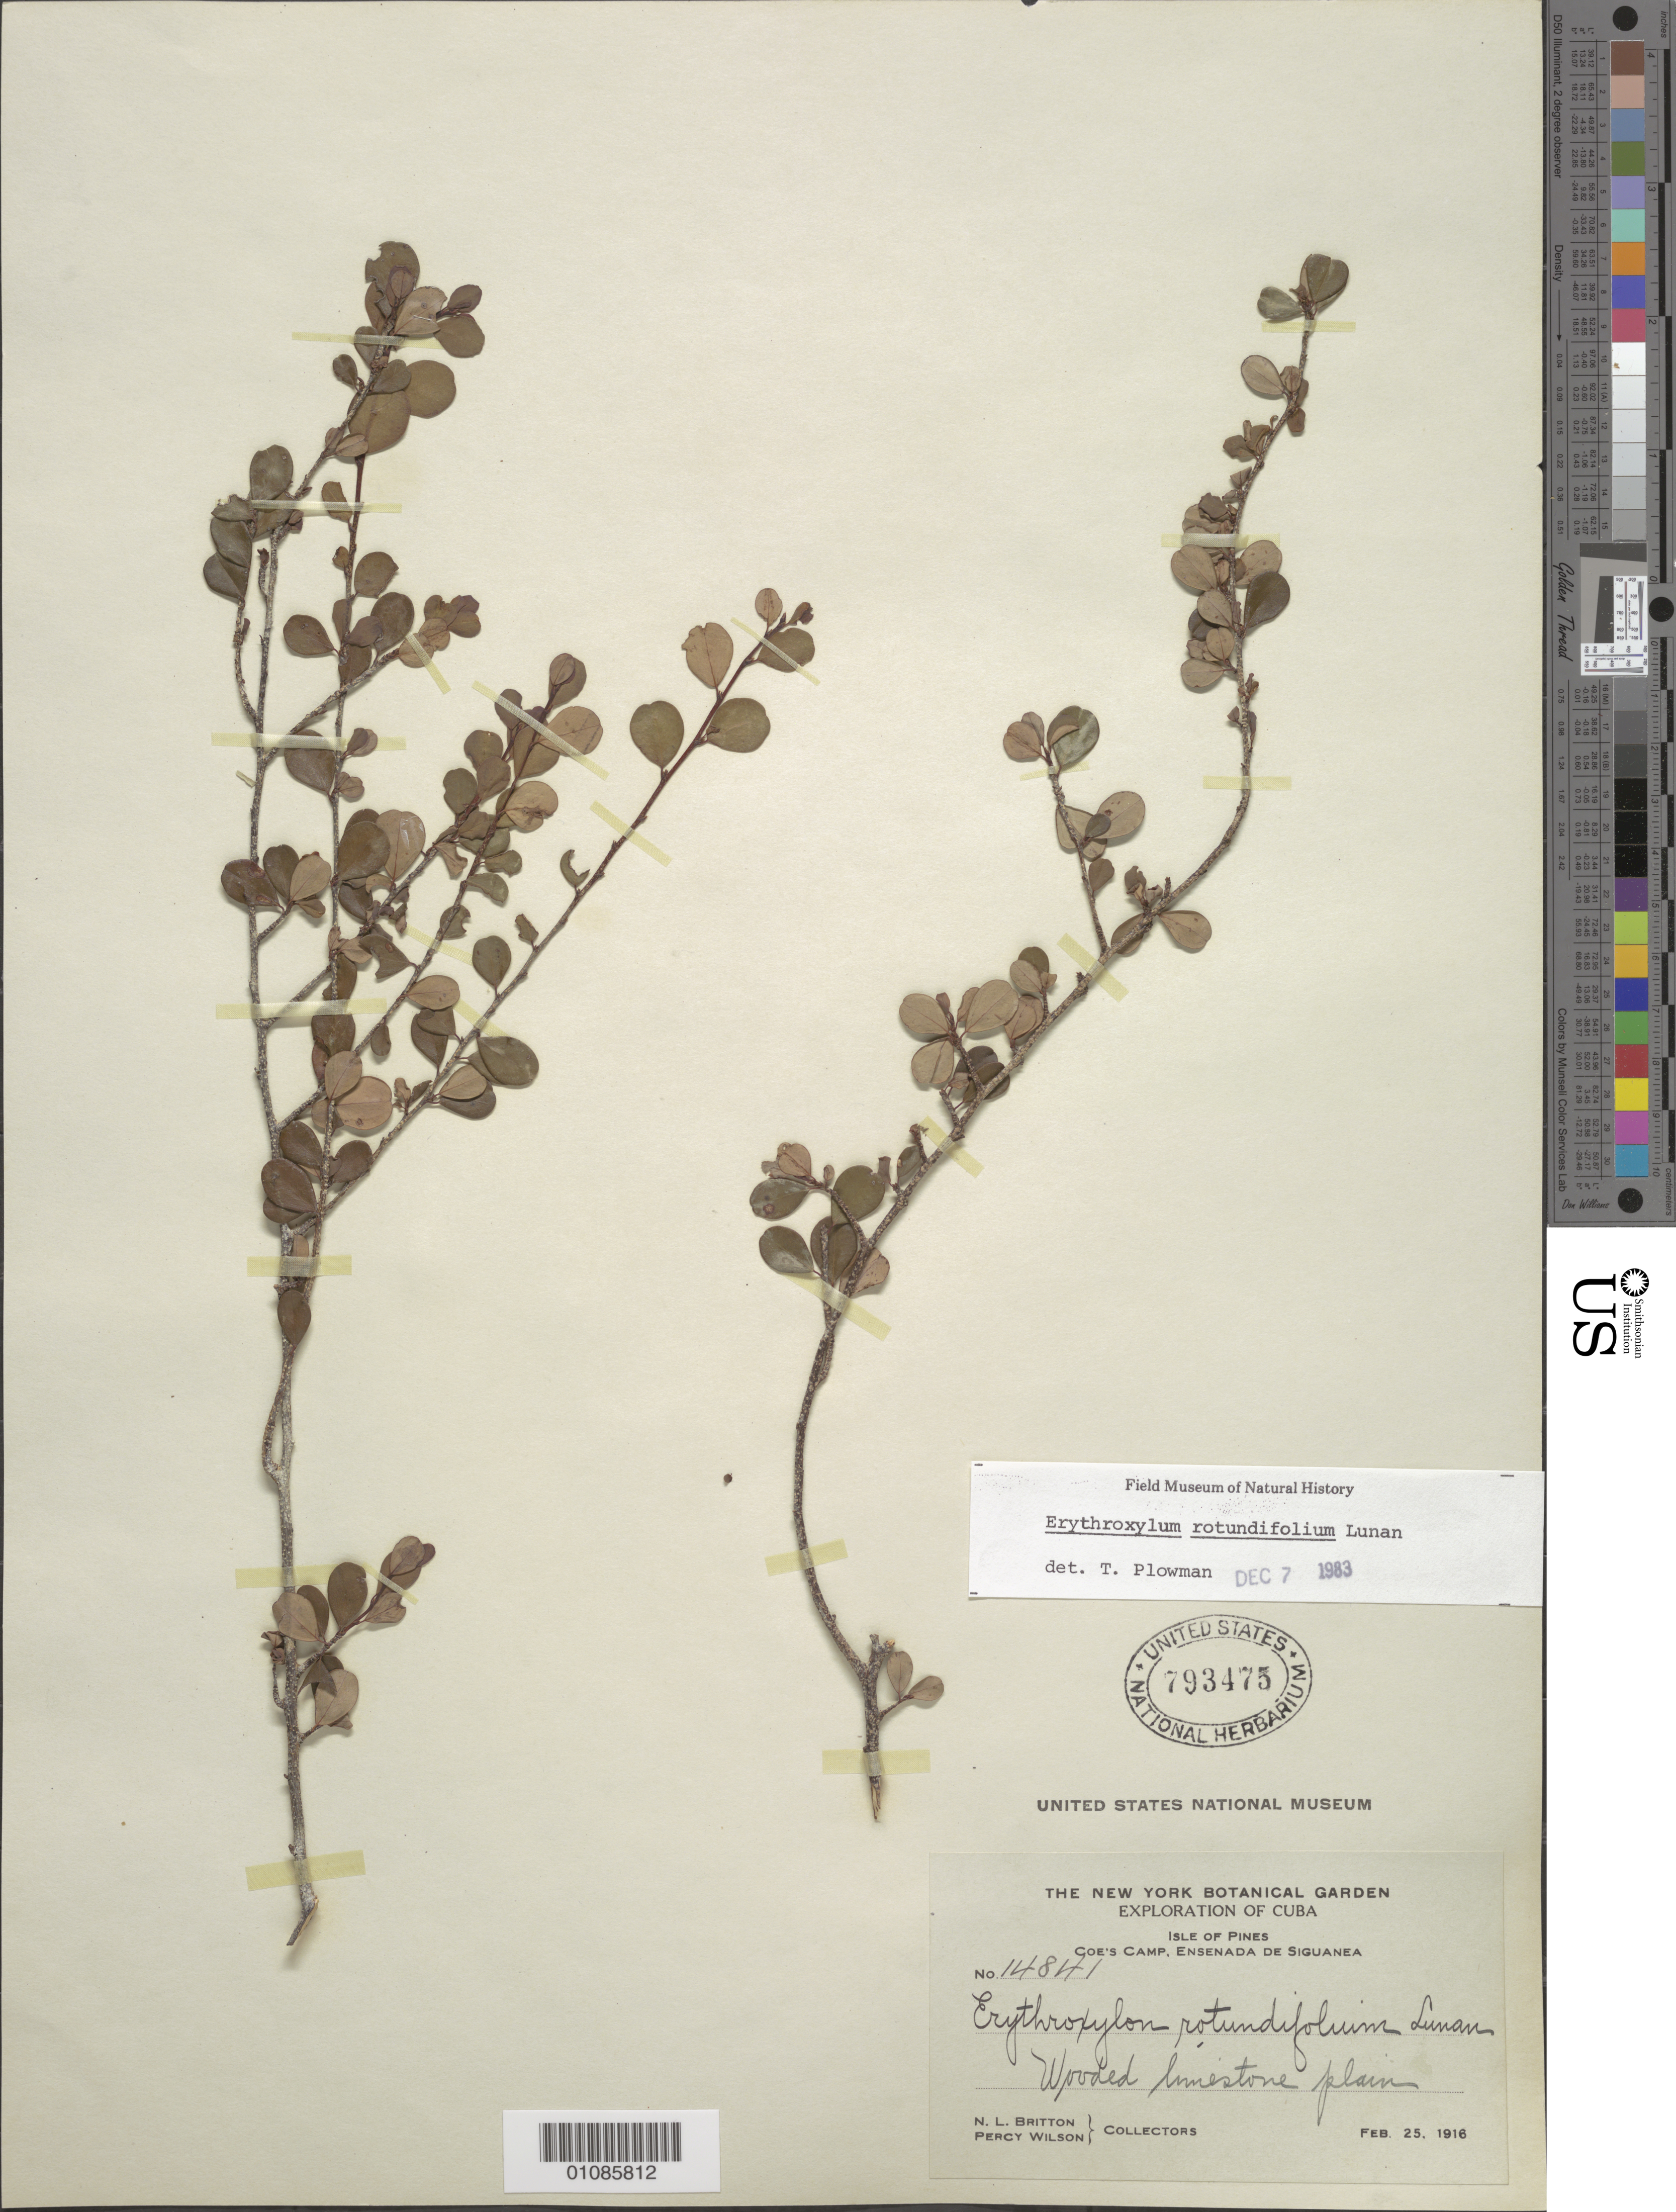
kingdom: Plantae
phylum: Tracheophyta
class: Magnoliopsida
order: Malpighiales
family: Erythroxylaceae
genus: Erythroxylum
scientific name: Erythroxylum rotundifolium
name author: Lunan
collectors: N. Britton & P. Wilson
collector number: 14841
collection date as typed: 25 Feb 1916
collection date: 1916-02-25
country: Cuba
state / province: Isla de La Juventud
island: Isla de la Juventud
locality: Isle of Pines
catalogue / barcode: US 793475